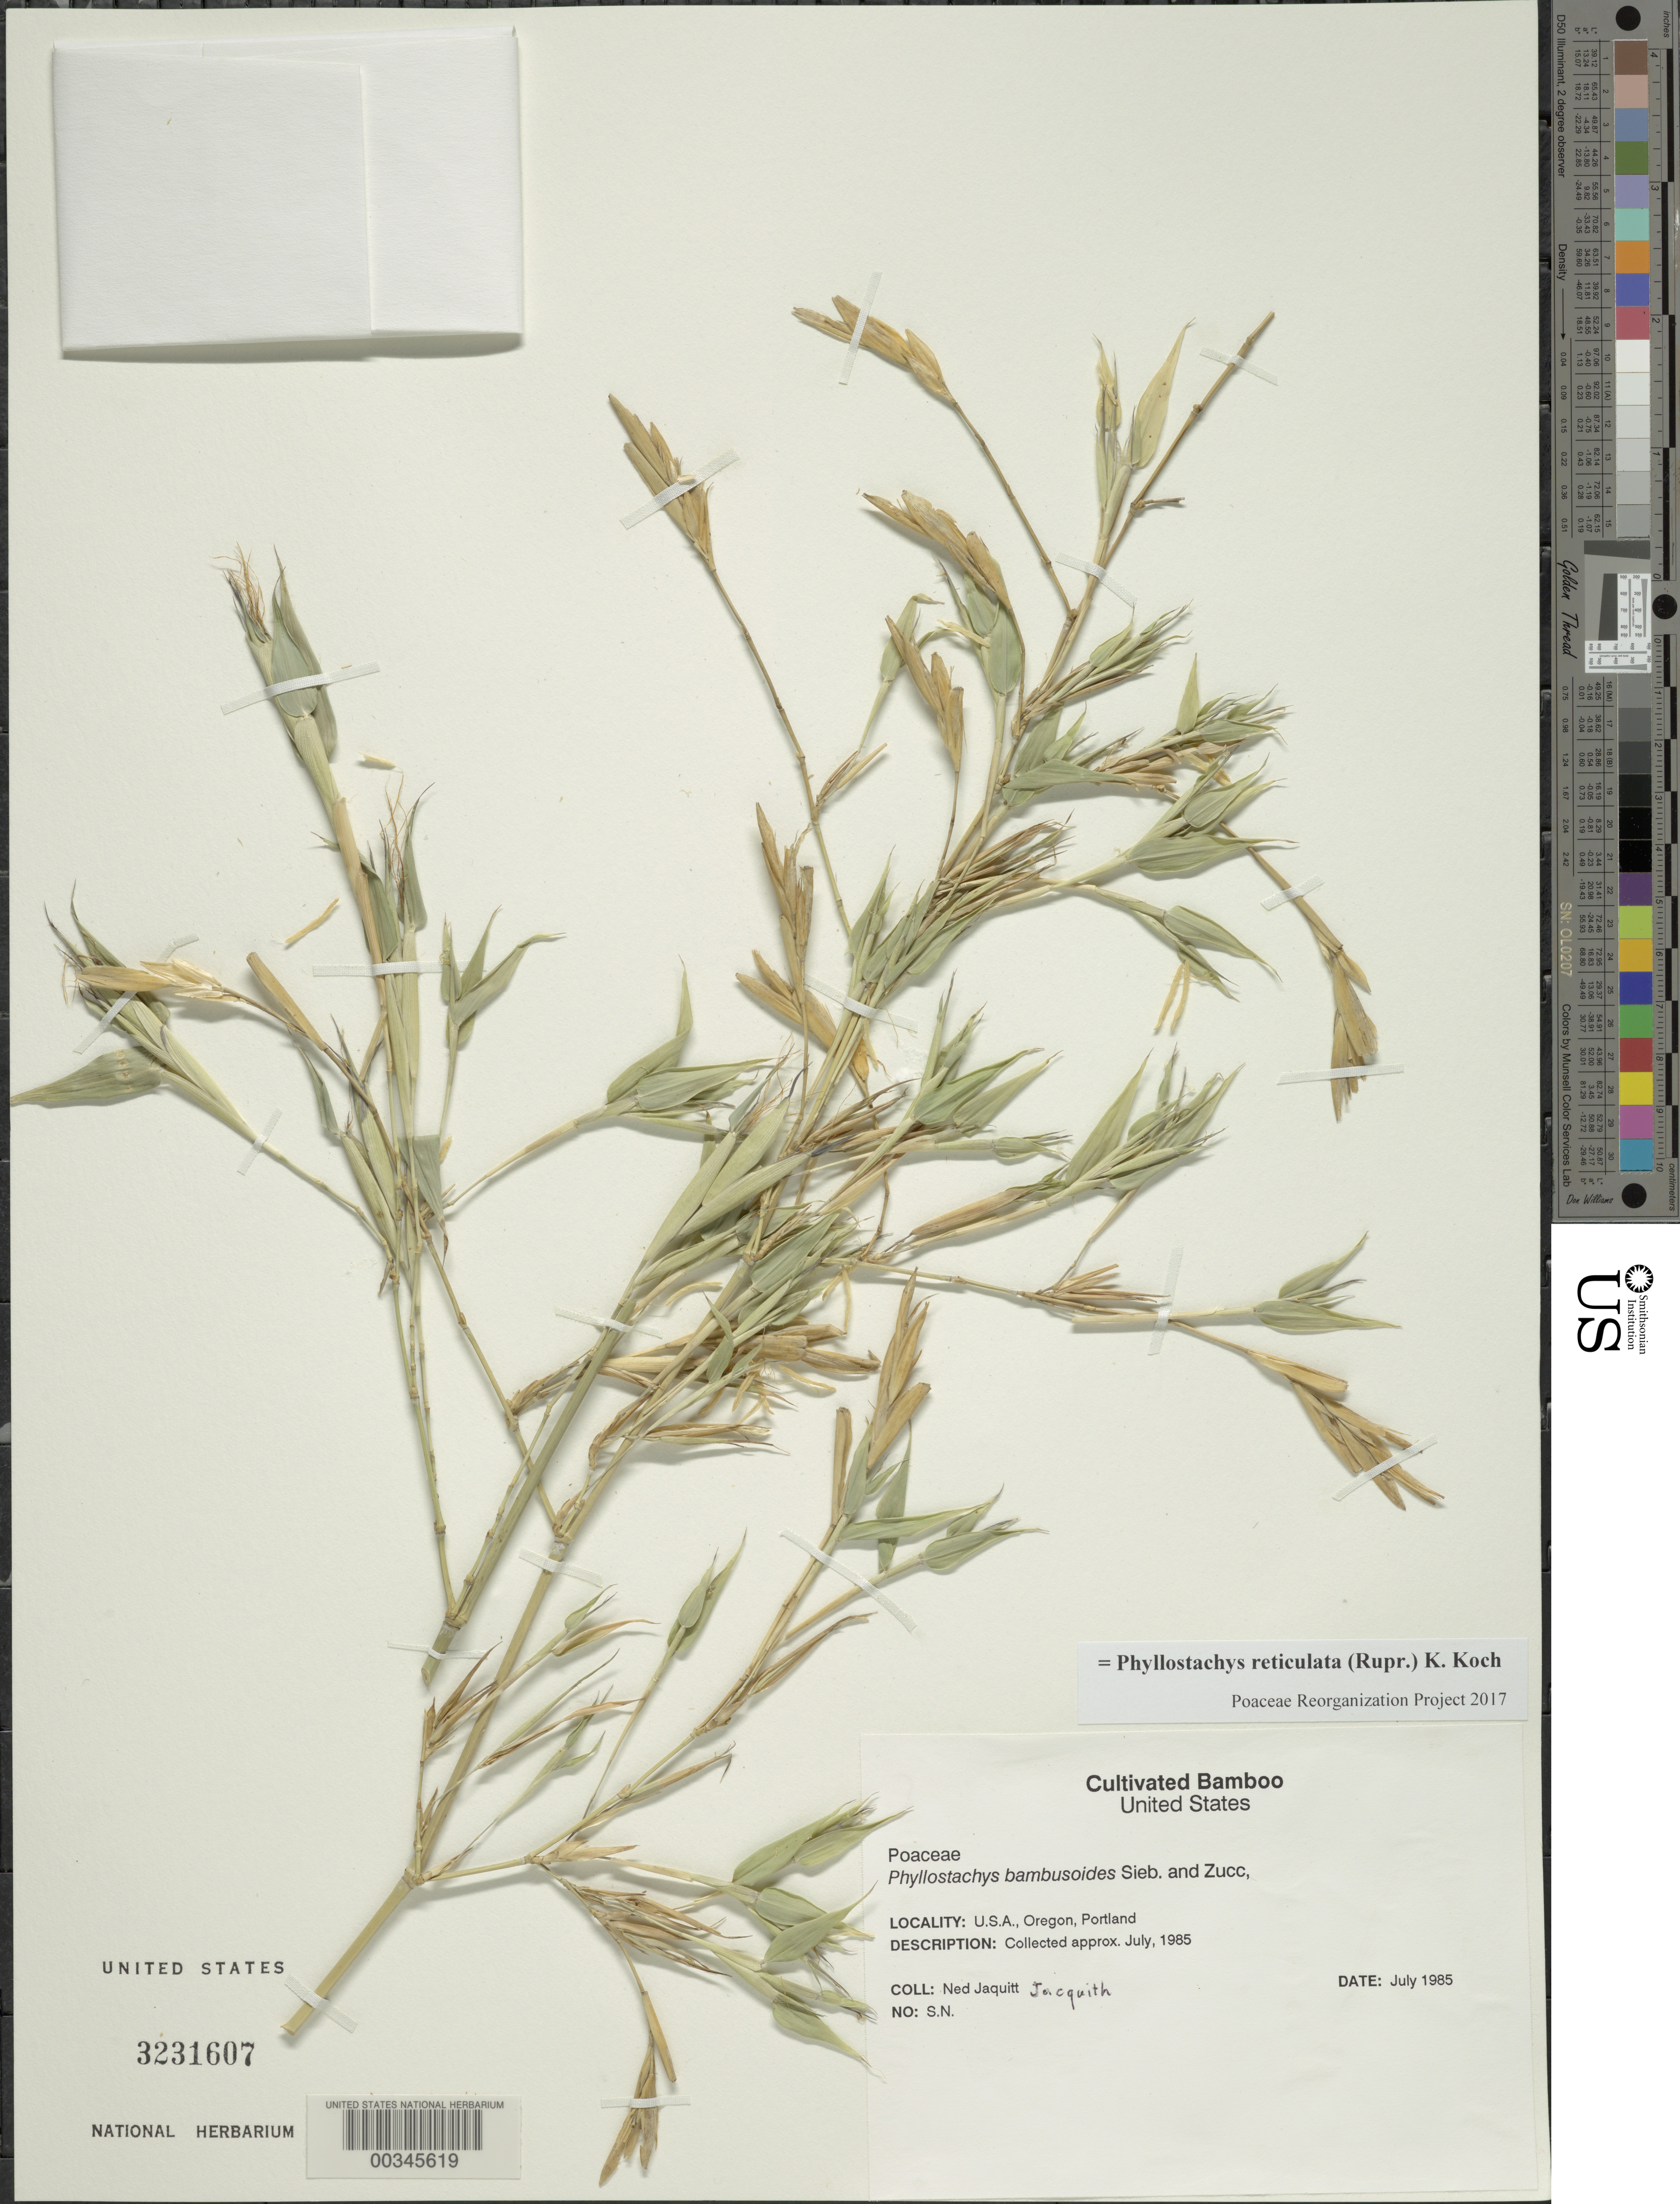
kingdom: Plantae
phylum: Tracheophyta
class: Liliopsida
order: Poales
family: Poaceae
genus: Phyllostachys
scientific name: Phyllostachys reticulata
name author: (Rupr.) K. Koch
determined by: Poaceae Reorganization Project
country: United States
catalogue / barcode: US 3231607